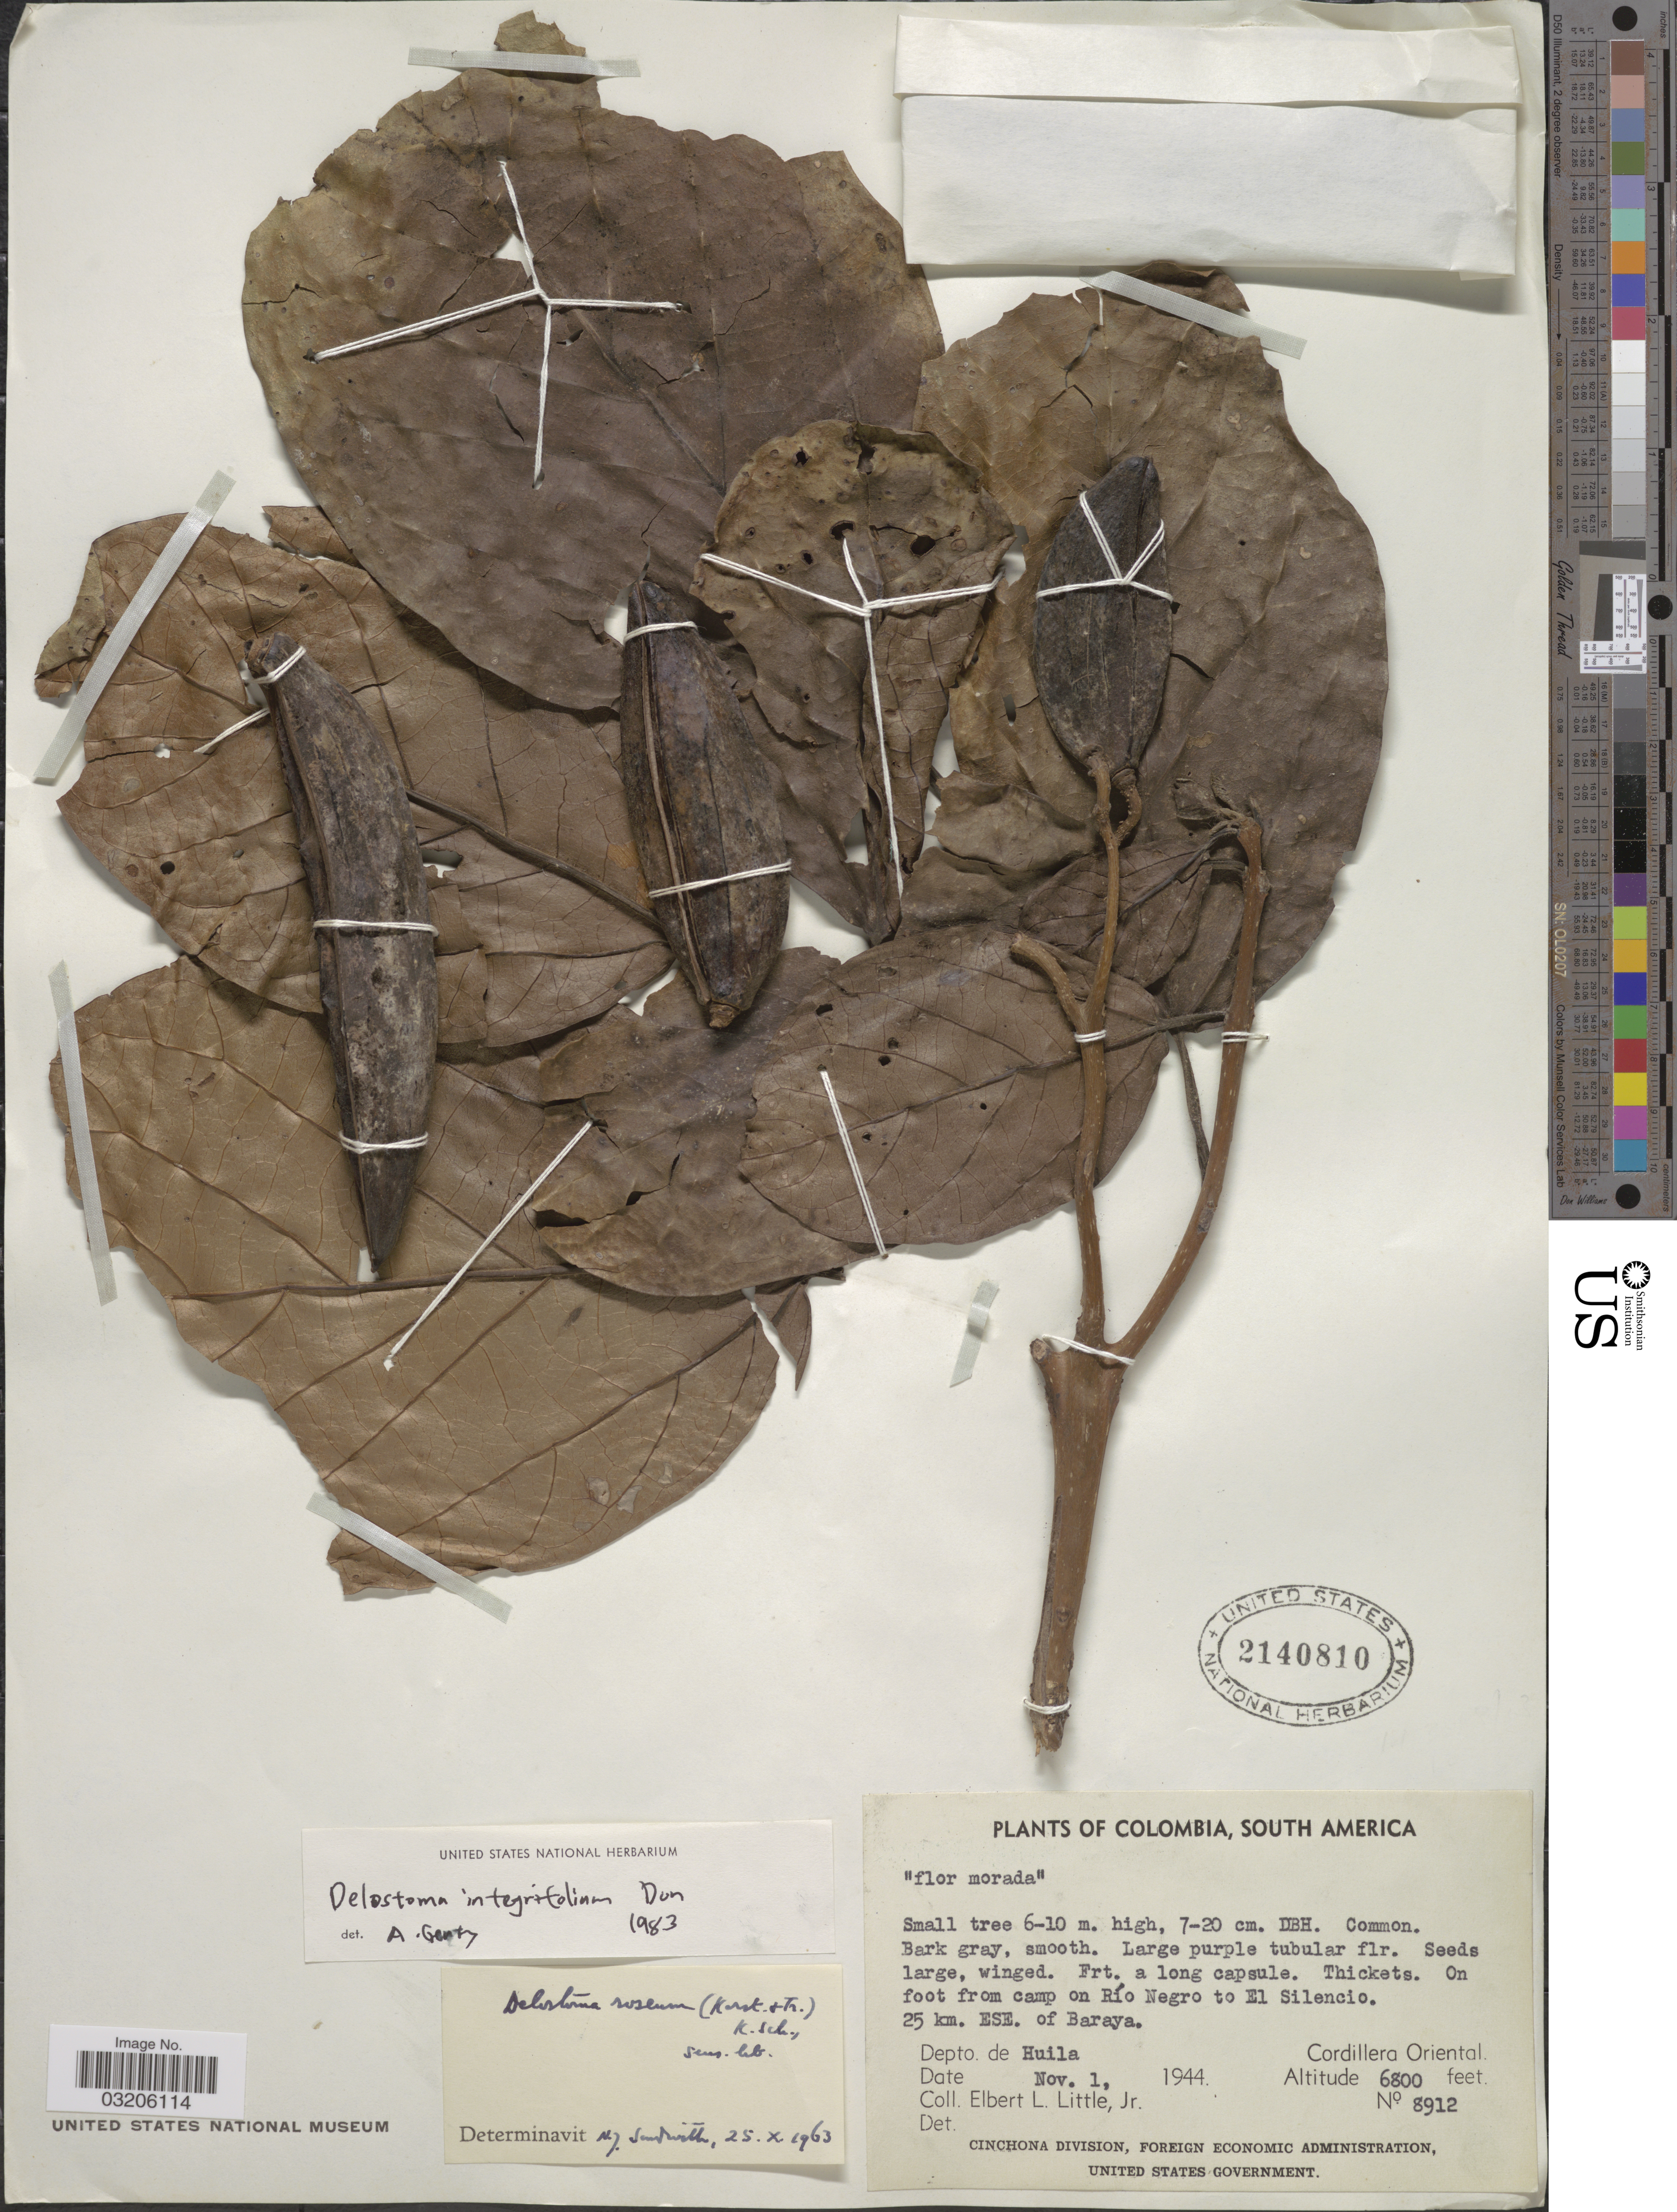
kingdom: Plantae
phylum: Tracheophyta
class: Magnoliopsida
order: Lamiales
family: Bignoniaceae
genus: Delostoma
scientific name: Delostoma integrifolium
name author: D. Don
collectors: E. L. Little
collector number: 8912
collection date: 1944-11-01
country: Colombia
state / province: Huila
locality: On foot from camp on Río Negro to El Silencio. 25 km. ESE. of Baraya. Depto. de Huila. Cordillera Oriental.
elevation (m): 2073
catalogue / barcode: US 2140810